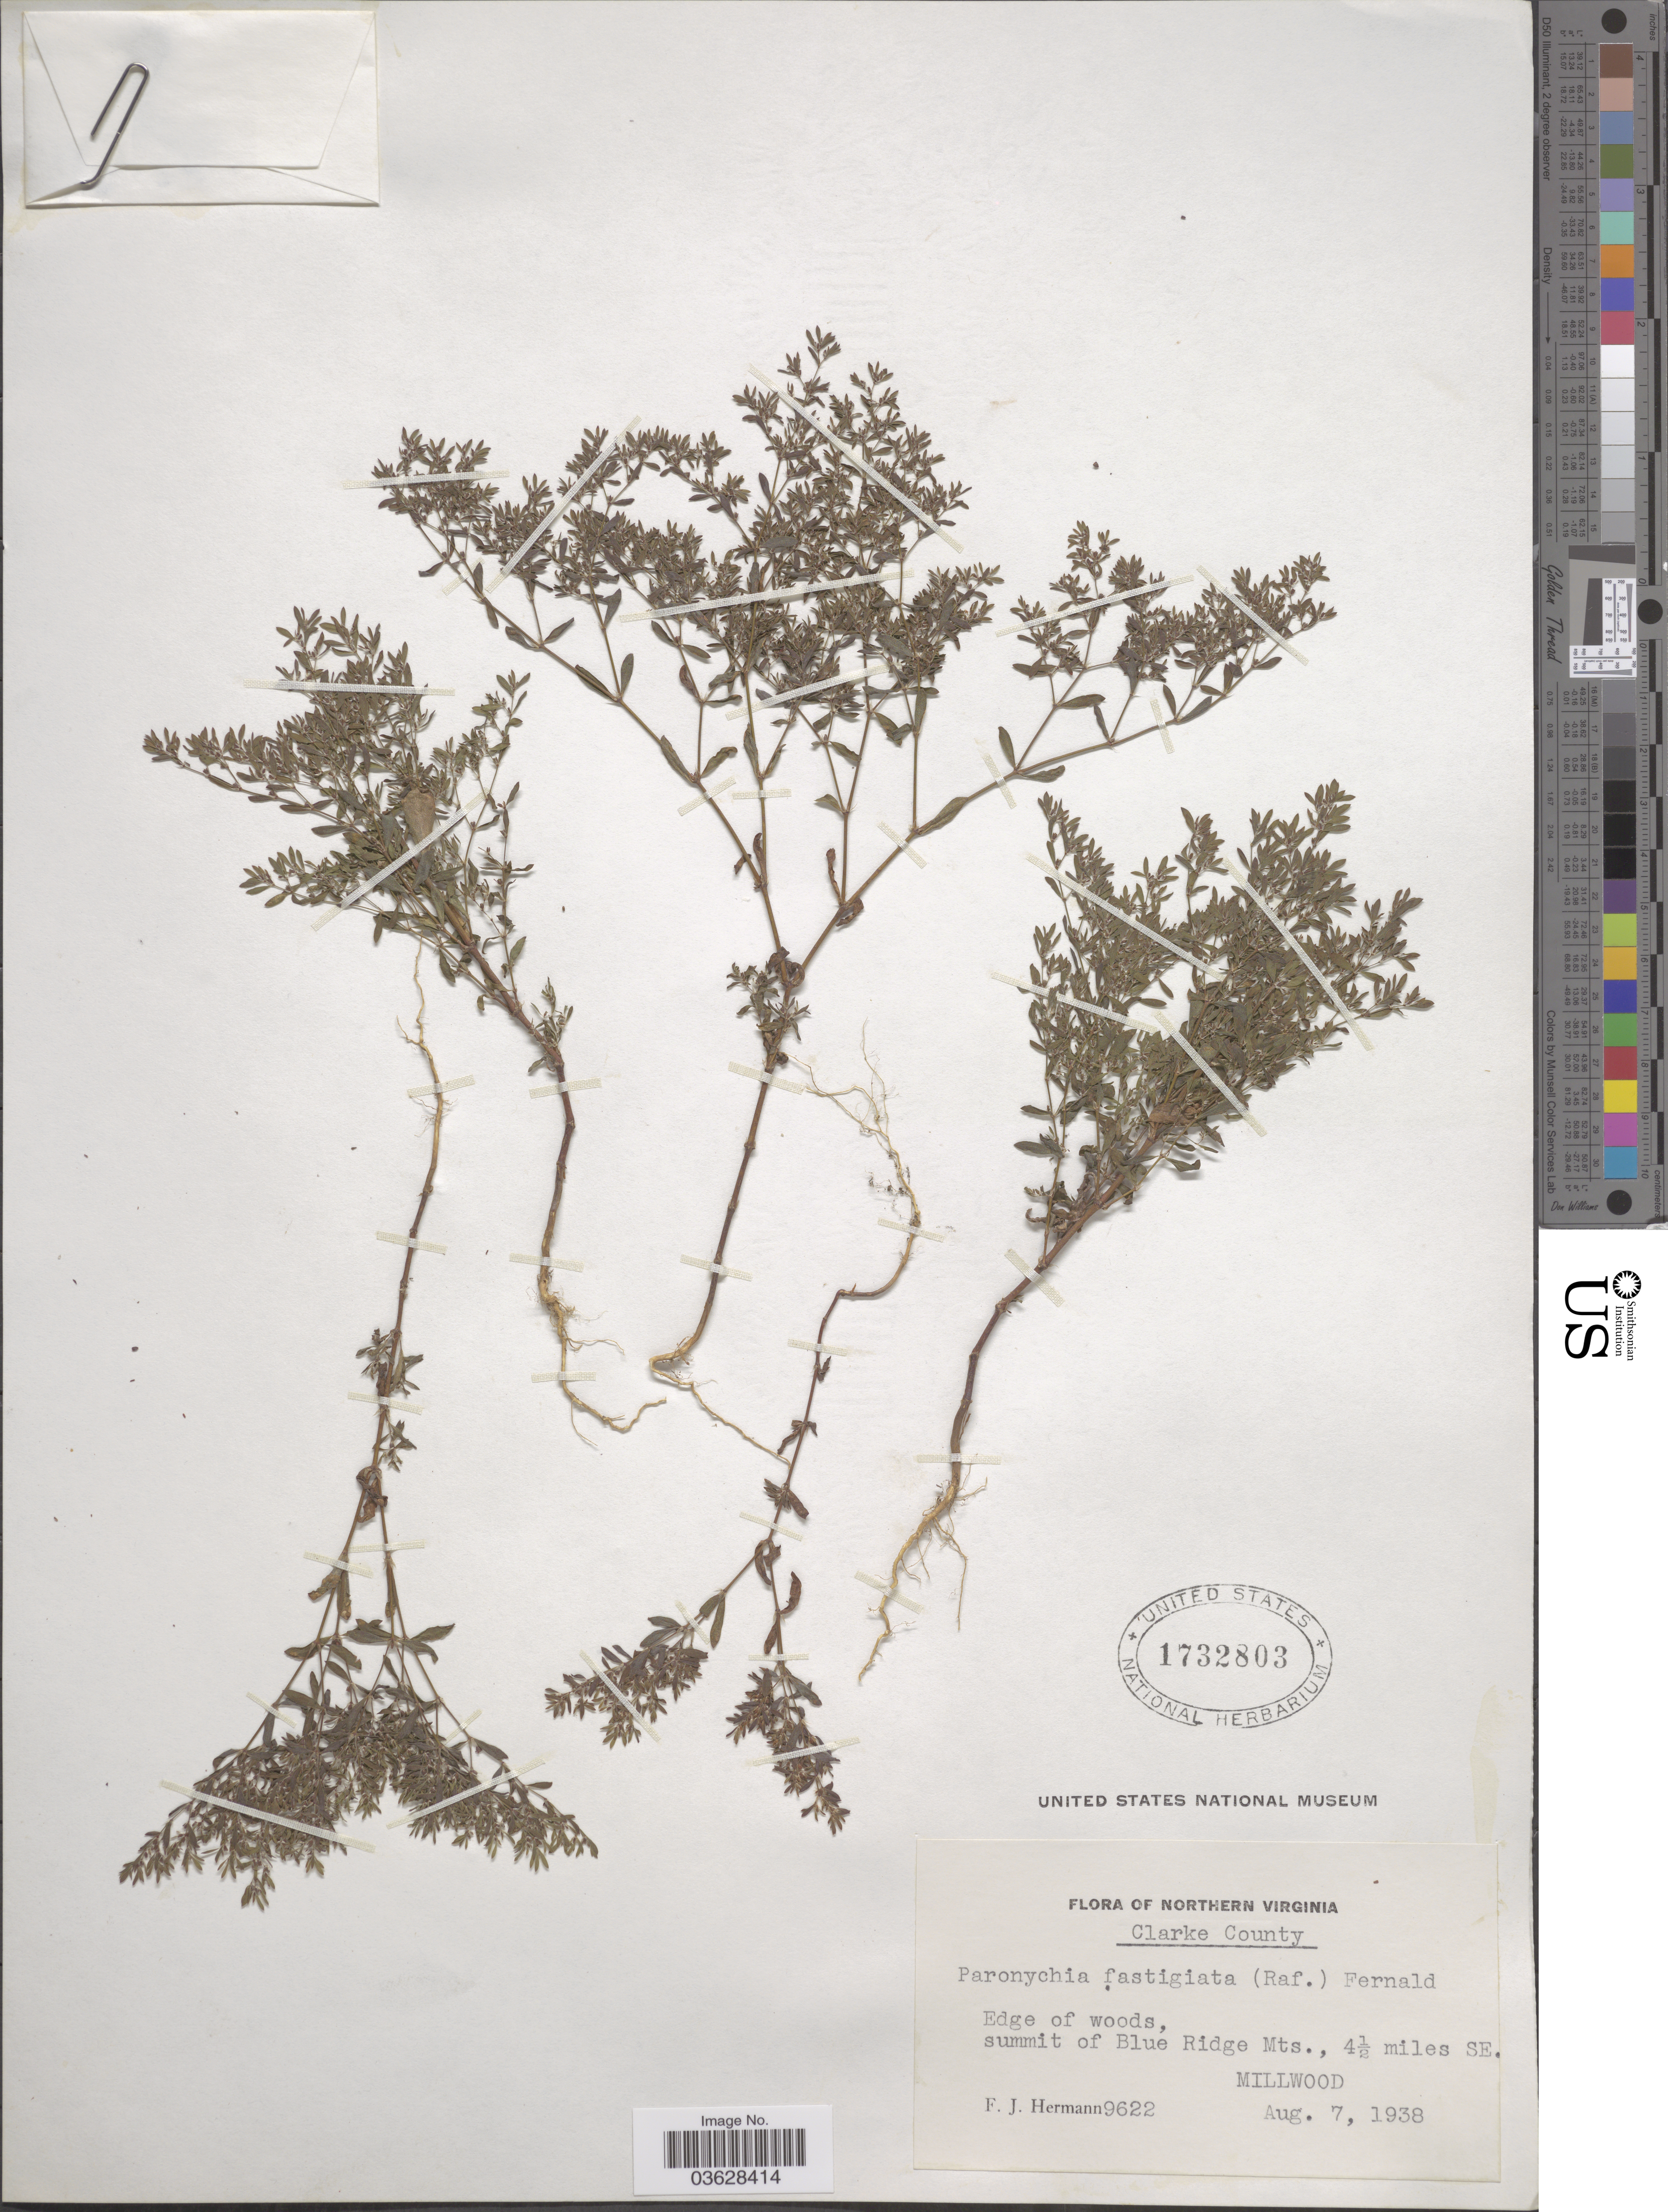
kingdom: Plantae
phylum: Tracheophyta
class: Magnoliopsida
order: Caryophyllales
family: Caryophyllaceae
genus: Paronychia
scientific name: Paronychia fastigiata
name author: (Raf.) Fernald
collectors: F. J. Hermann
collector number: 9622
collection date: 1938-08-07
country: United States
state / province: Virginia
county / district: Clarke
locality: Northern Virginia. Clarke County. Summit of Blue Ridge Mts., 4½ miles SE. Millwood.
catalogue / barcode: US 1732803